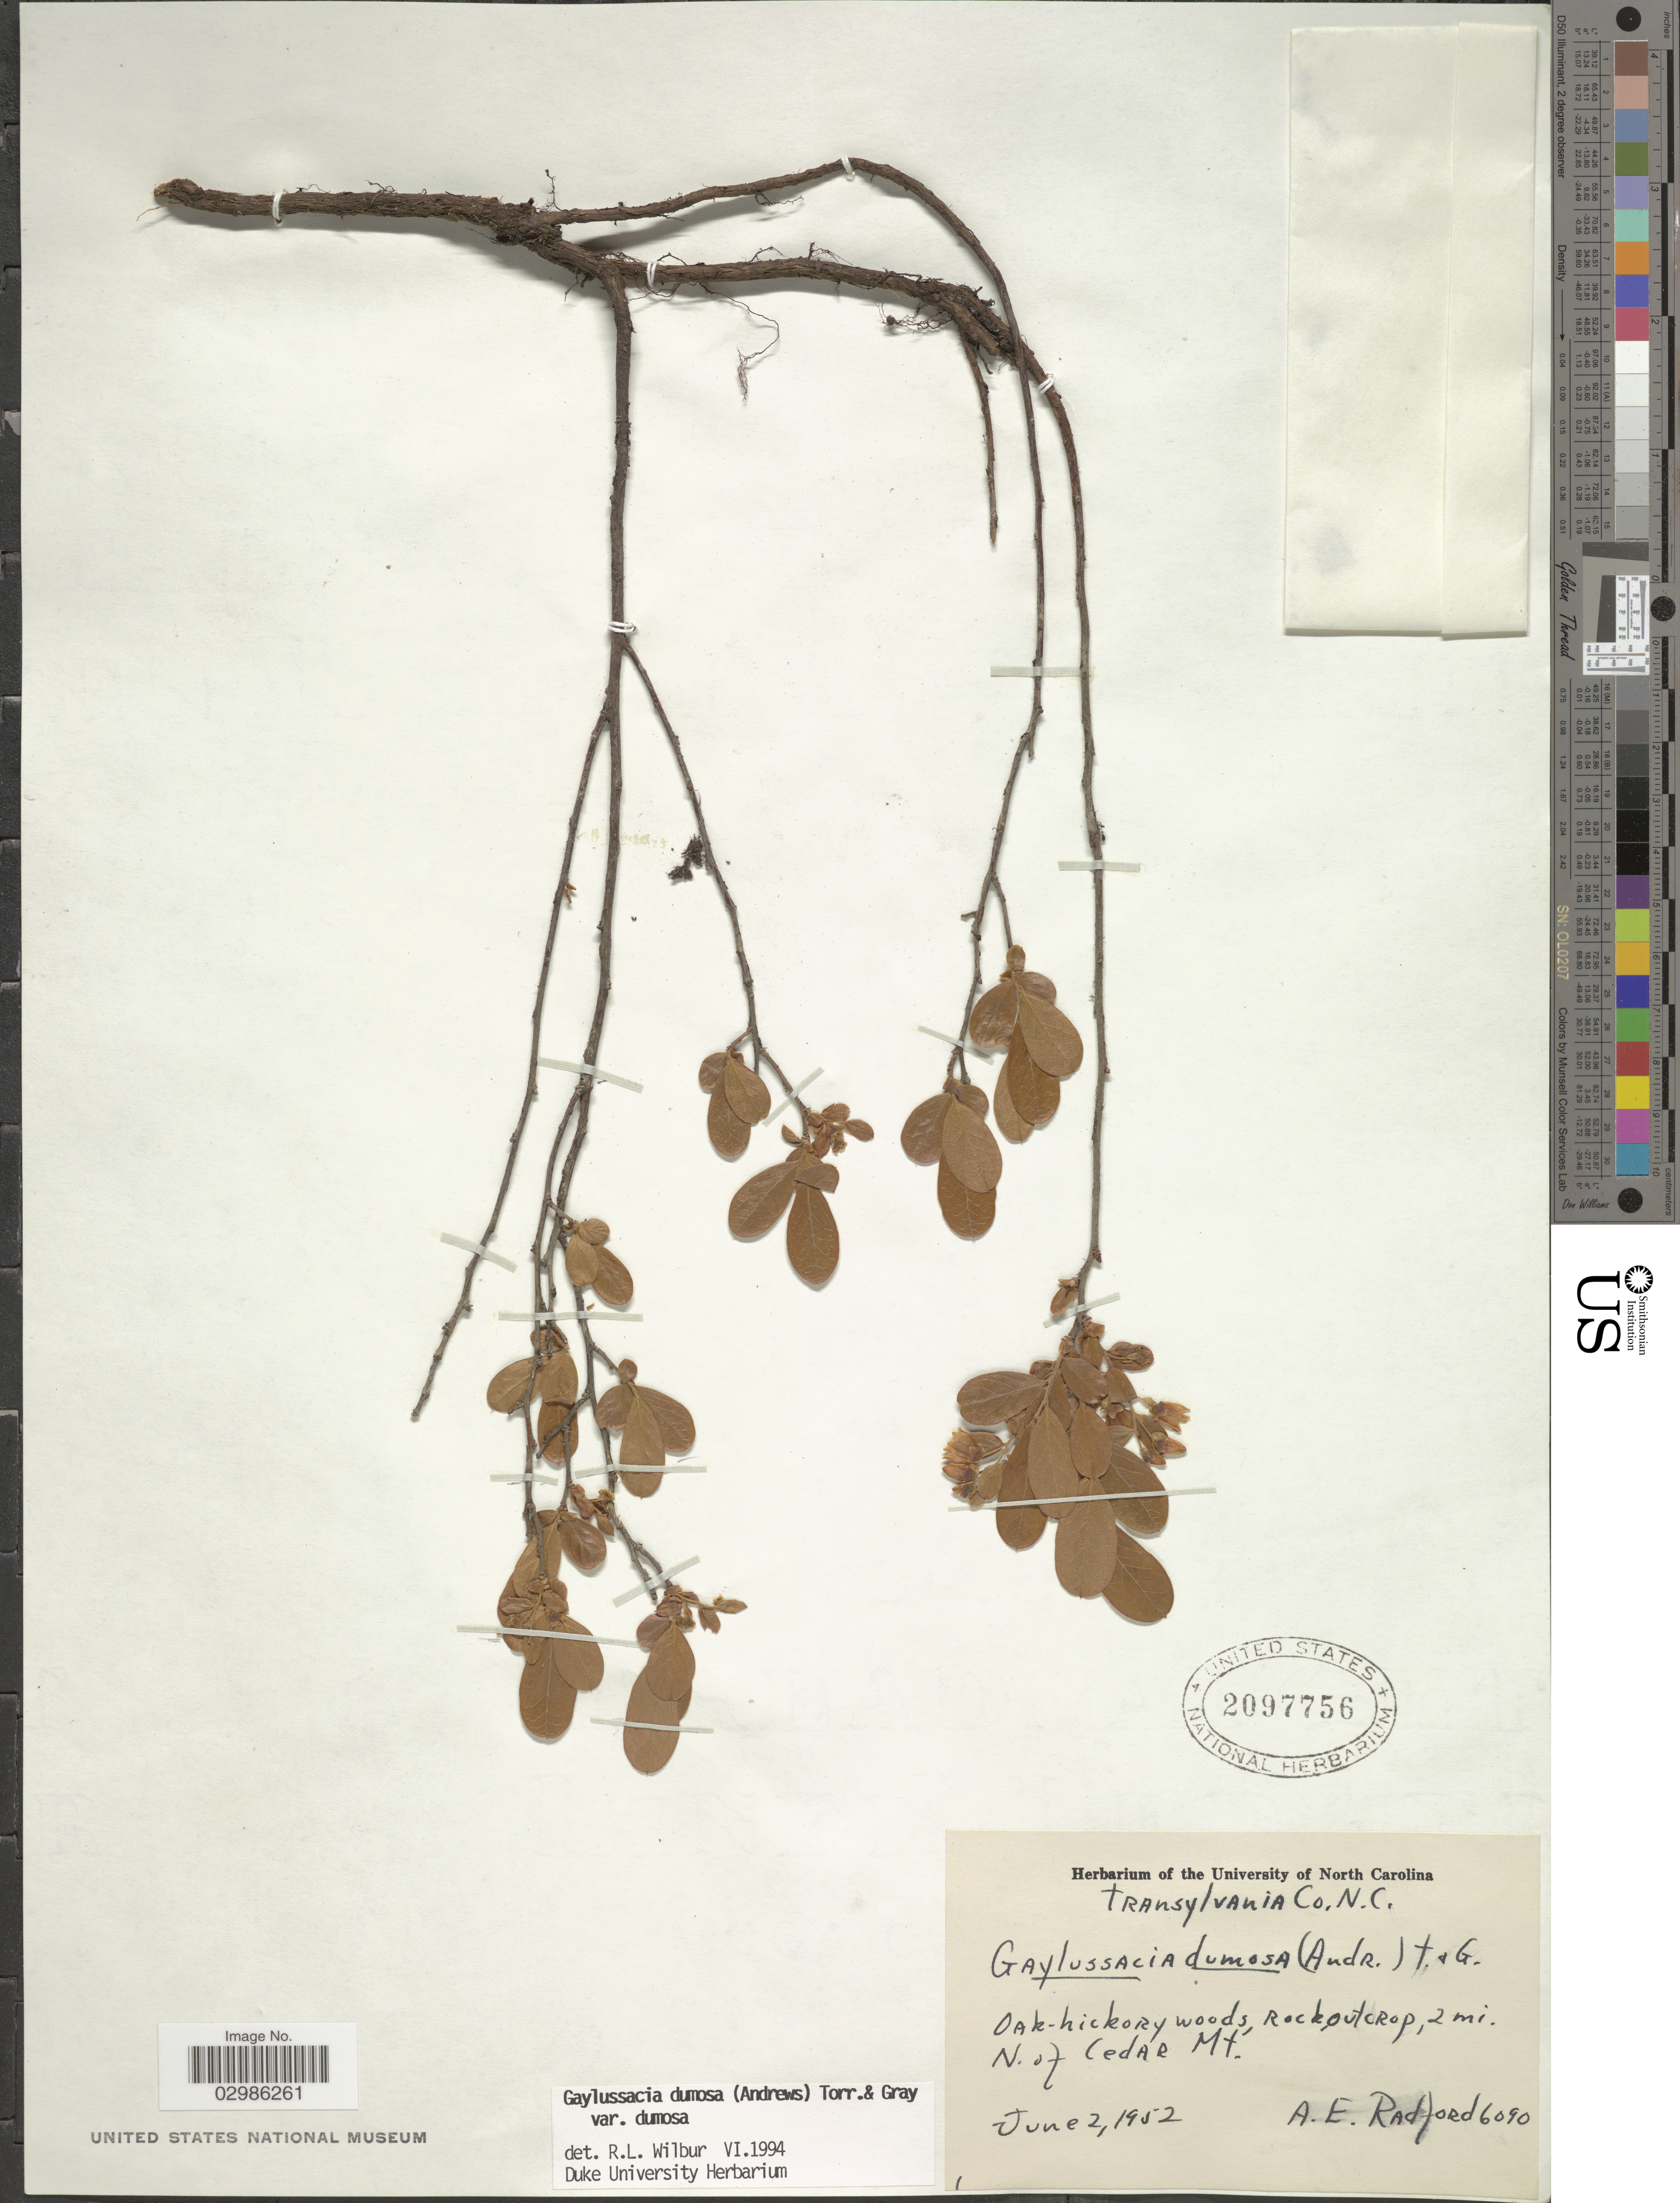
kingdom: Plantae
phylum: Tracheophyta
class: Magnoliopsida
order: Ericales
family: Ericaceae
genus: Gaylussacia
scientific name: Gaylussacia dumosa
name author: (Andrews) Torr. & A. Gray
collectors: A. E. Radford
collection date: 1952-06-02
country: United States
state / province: North Carolina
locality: Transylvania Co., 2 mi. N. of Cedar Mt.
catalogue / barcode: US 2097756